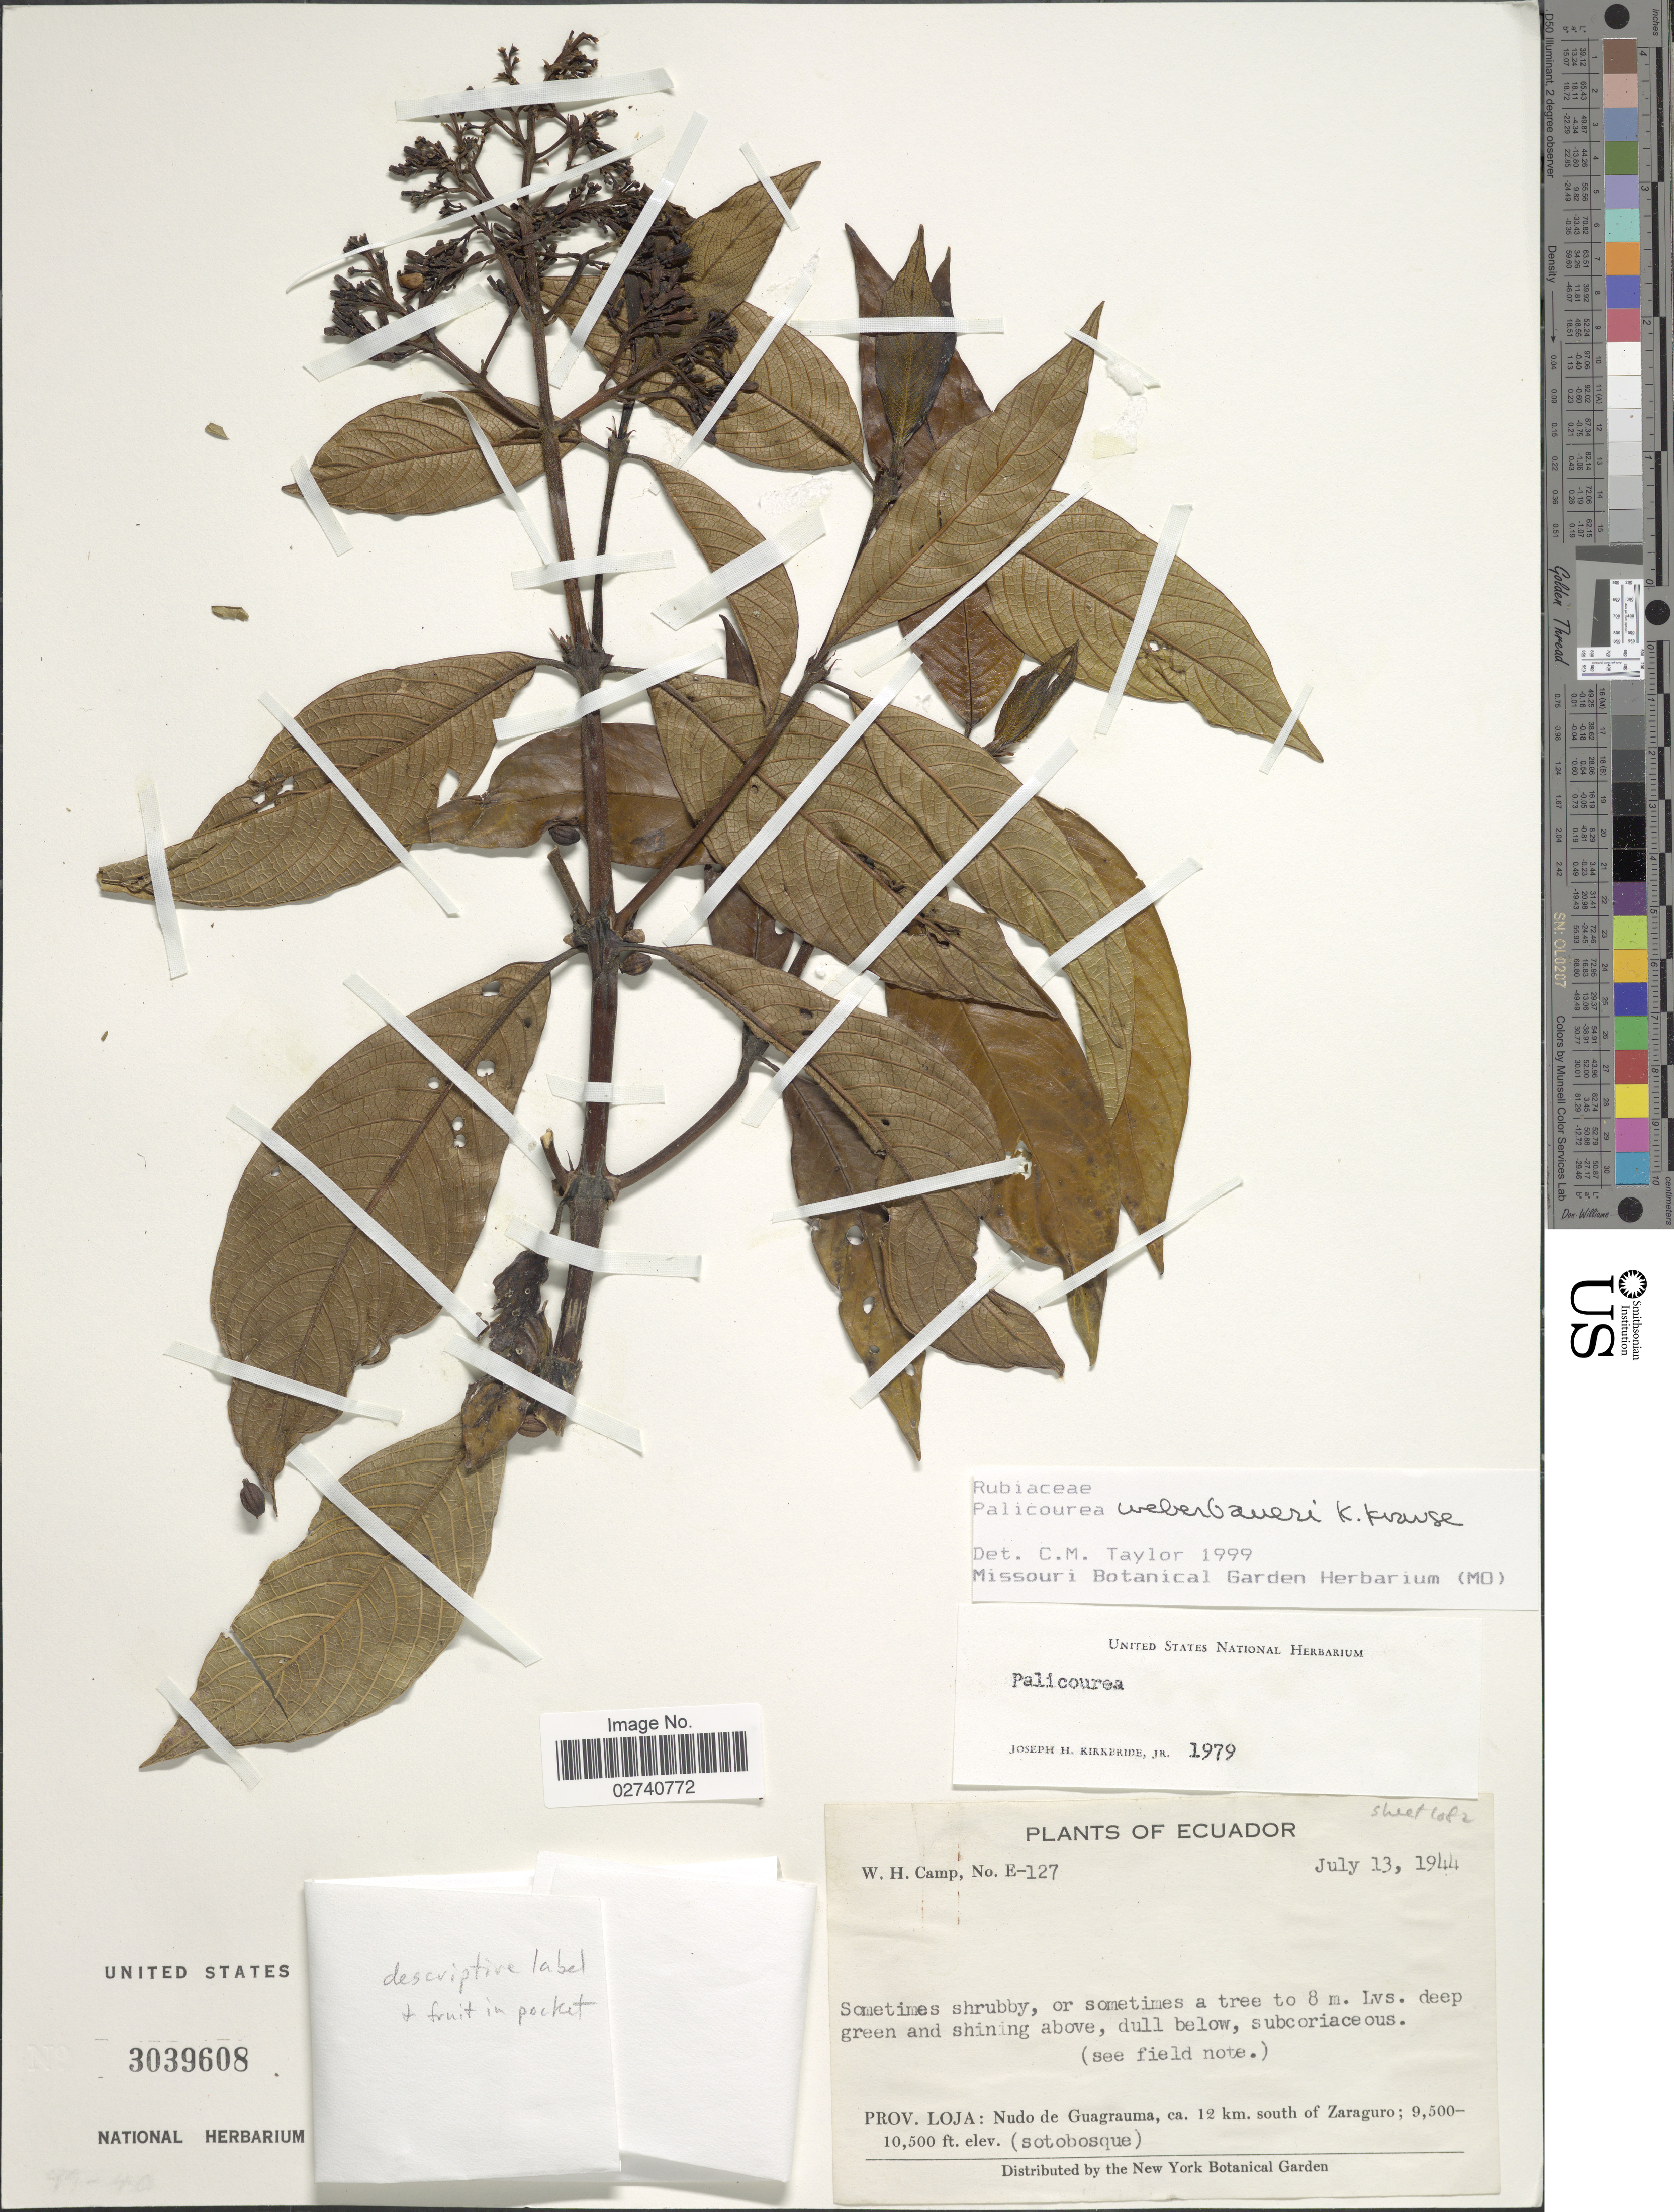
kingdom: Plantae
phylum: Tracheophyta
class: Magnoliopsida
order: Gentianales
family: Rubiaceae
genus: Palicourea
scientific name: Palicourea weberbaueri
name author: K. Krause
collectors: W. H. Camp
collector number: E-127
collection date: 1944-07-13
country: Ecuador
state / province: Loja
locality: Nudo de Guagrauma, ca. 12 km. south of Zaraguro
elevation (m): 2896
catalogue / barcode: US 3039608